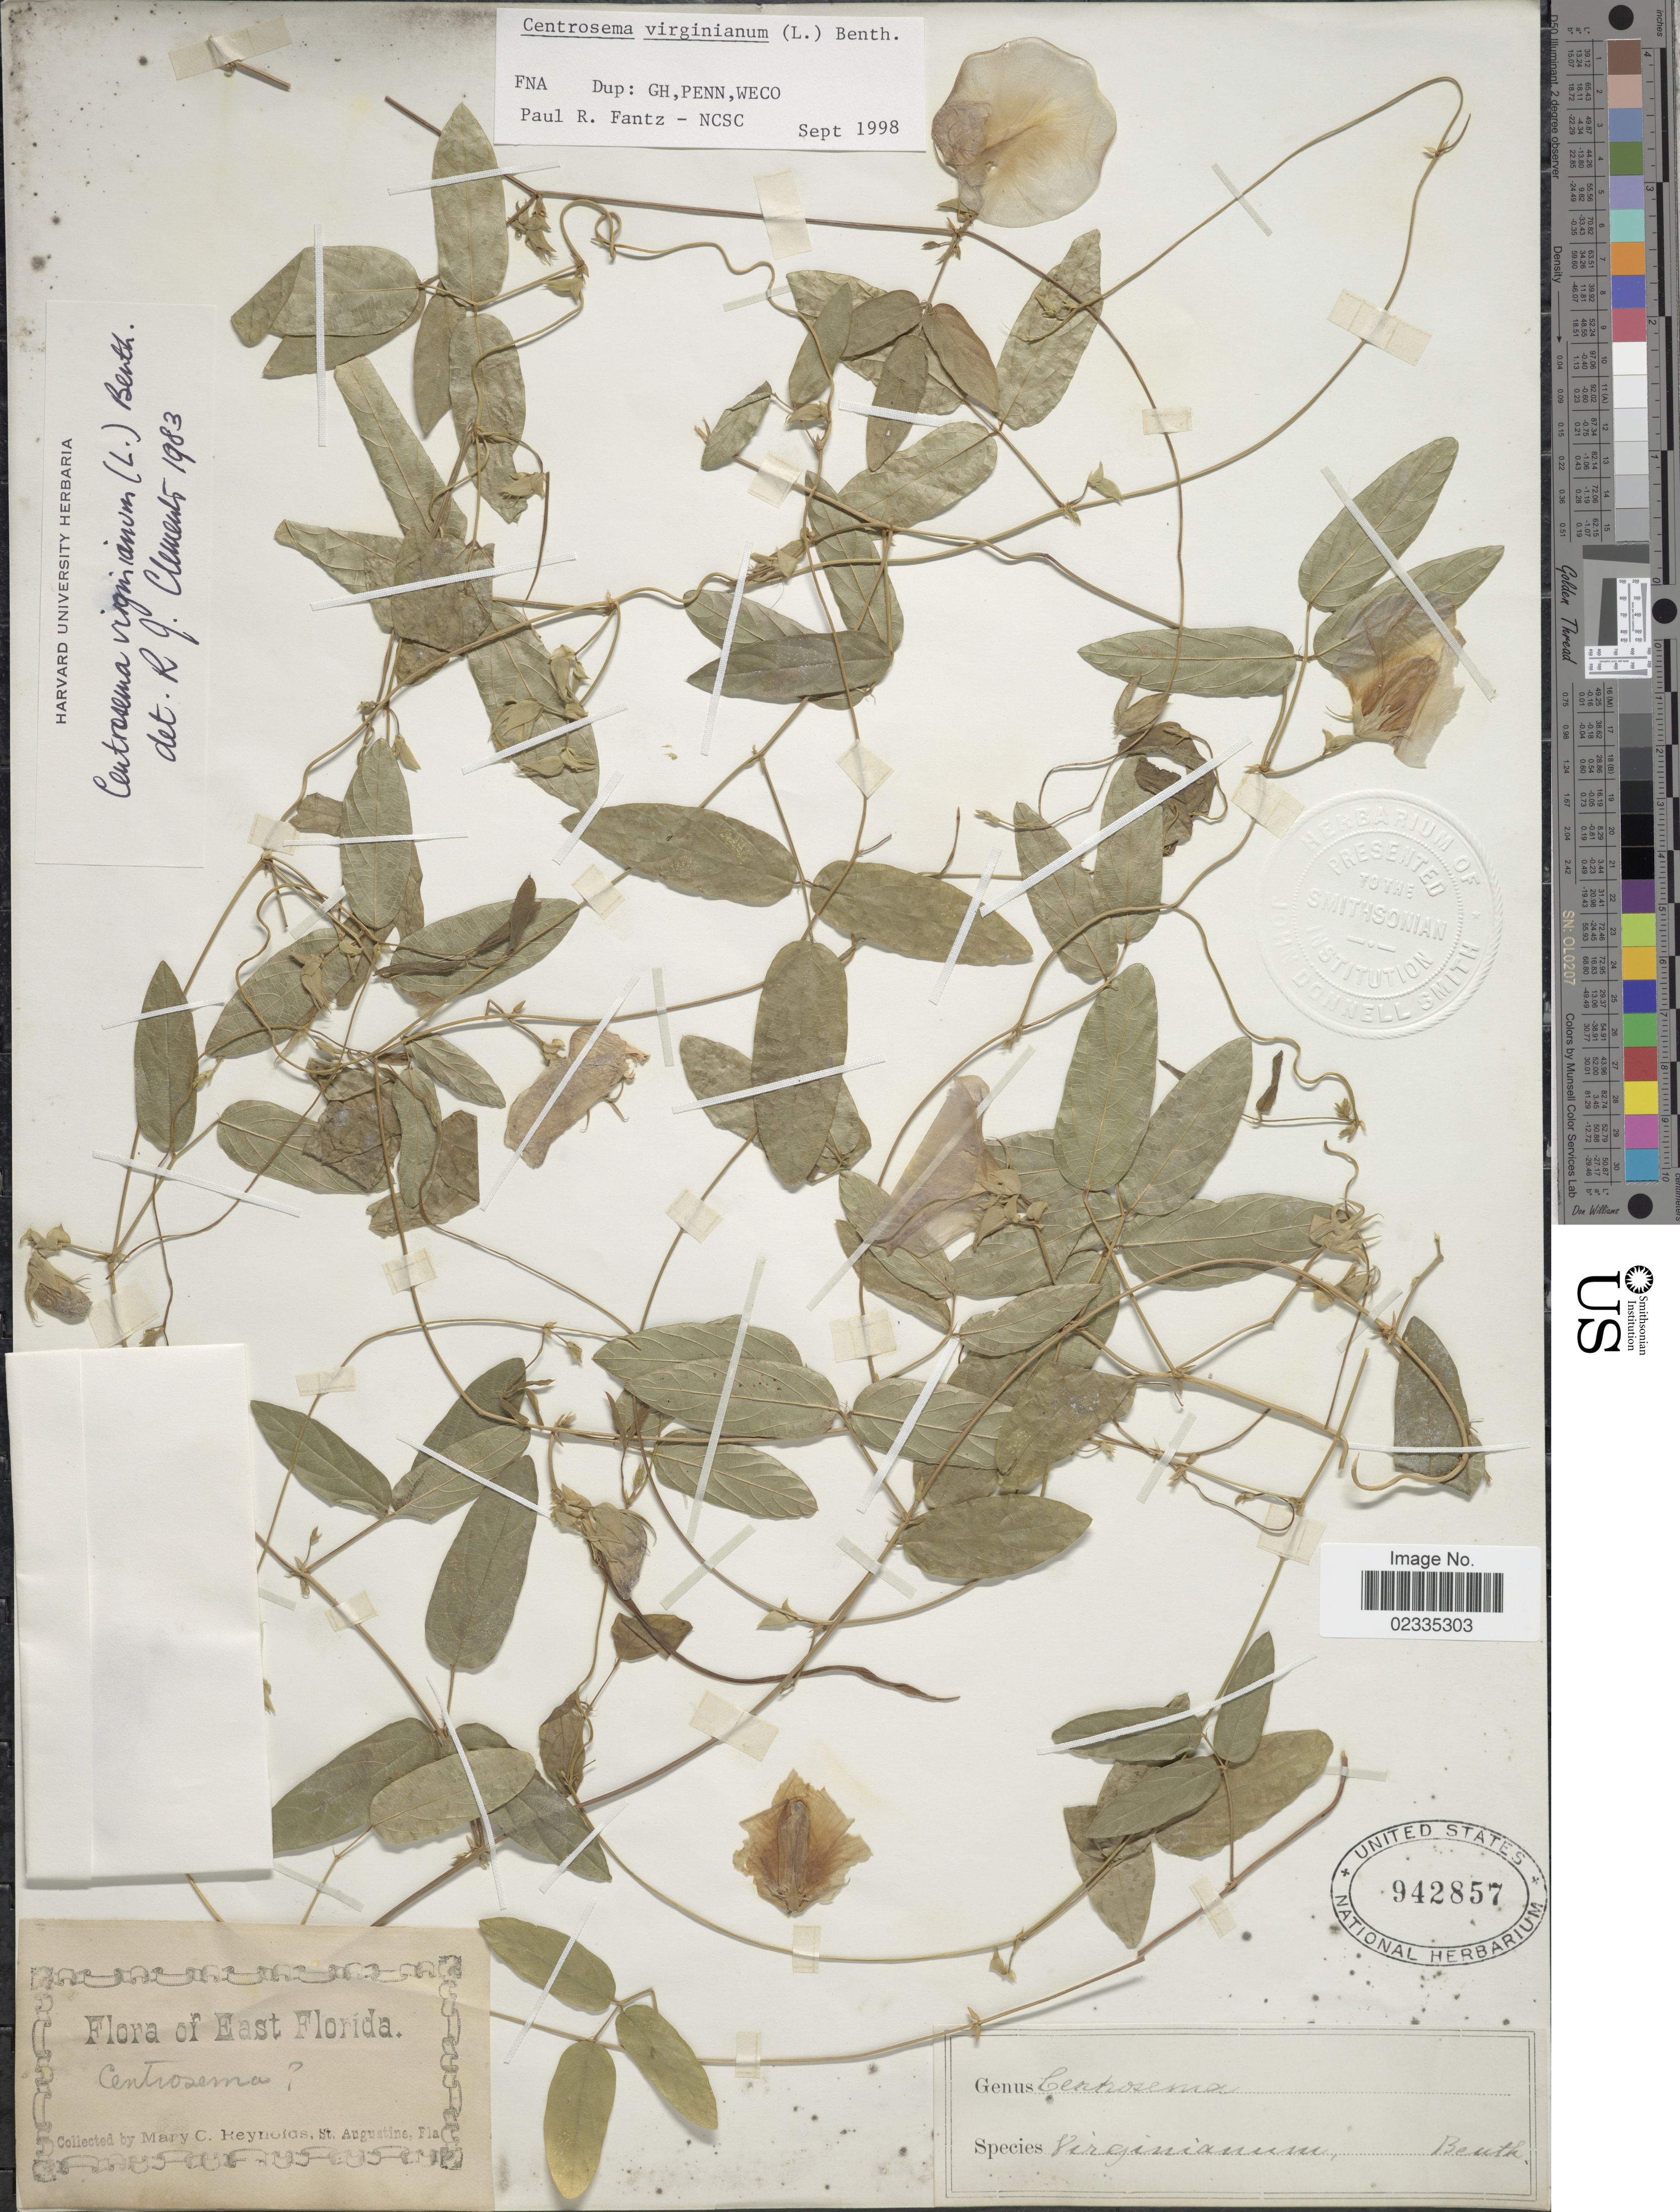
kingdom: Plantae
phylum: Tracheophyta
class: Magnoliopsida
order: Fabales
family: Fabaceae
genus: Centrosema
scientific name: Centrosema virginianum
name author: (L.) Benth.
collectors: M. Reynolds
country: United States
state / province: Florida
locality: St. Augustine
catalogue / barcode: US 942857